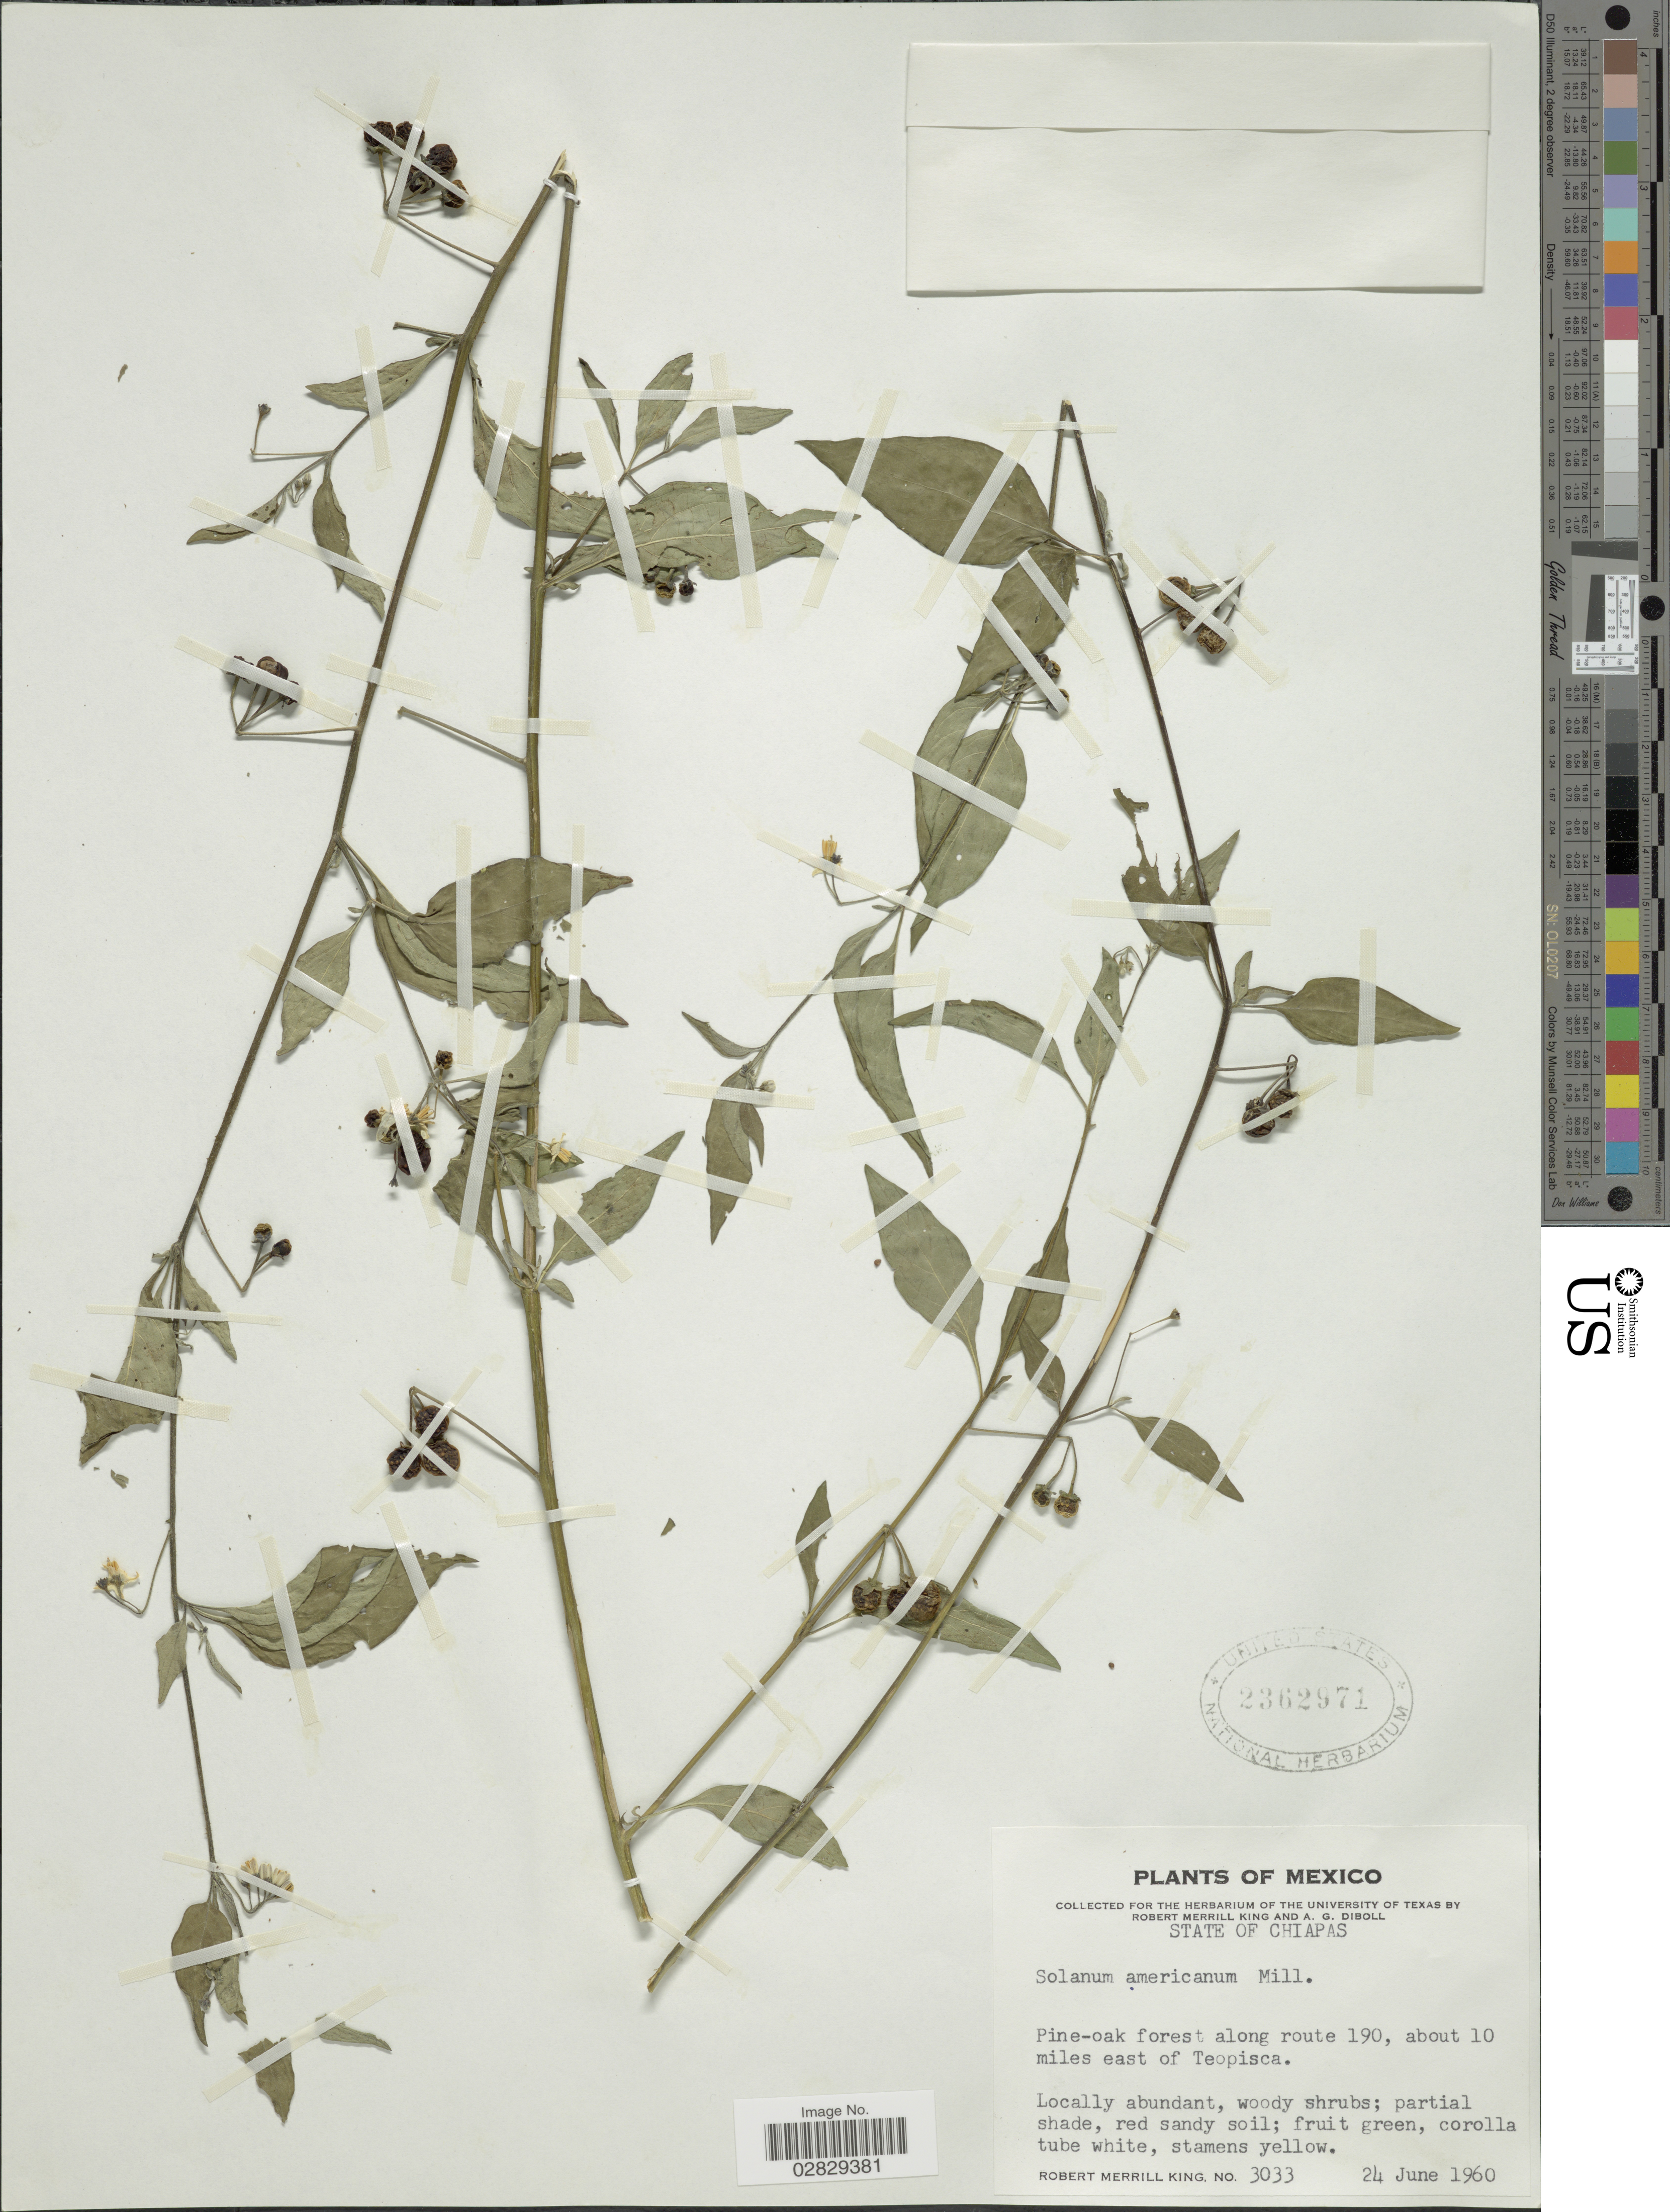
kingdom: Plantae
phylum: Tracheophyta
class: Magnoliopsida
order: Solanales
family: Solanaceae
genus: Solanum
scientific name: Solanum douglasii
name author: Dunal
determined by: Knapp, S. D.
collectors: R. M. King & A. Diboll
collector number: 3033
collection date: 1960-06-24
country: Mexico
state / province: Chiapas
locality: State of Chiapas. Pine-oak forest along route 190, about 10 miles east of Teopisca.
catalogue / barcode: US 2362971